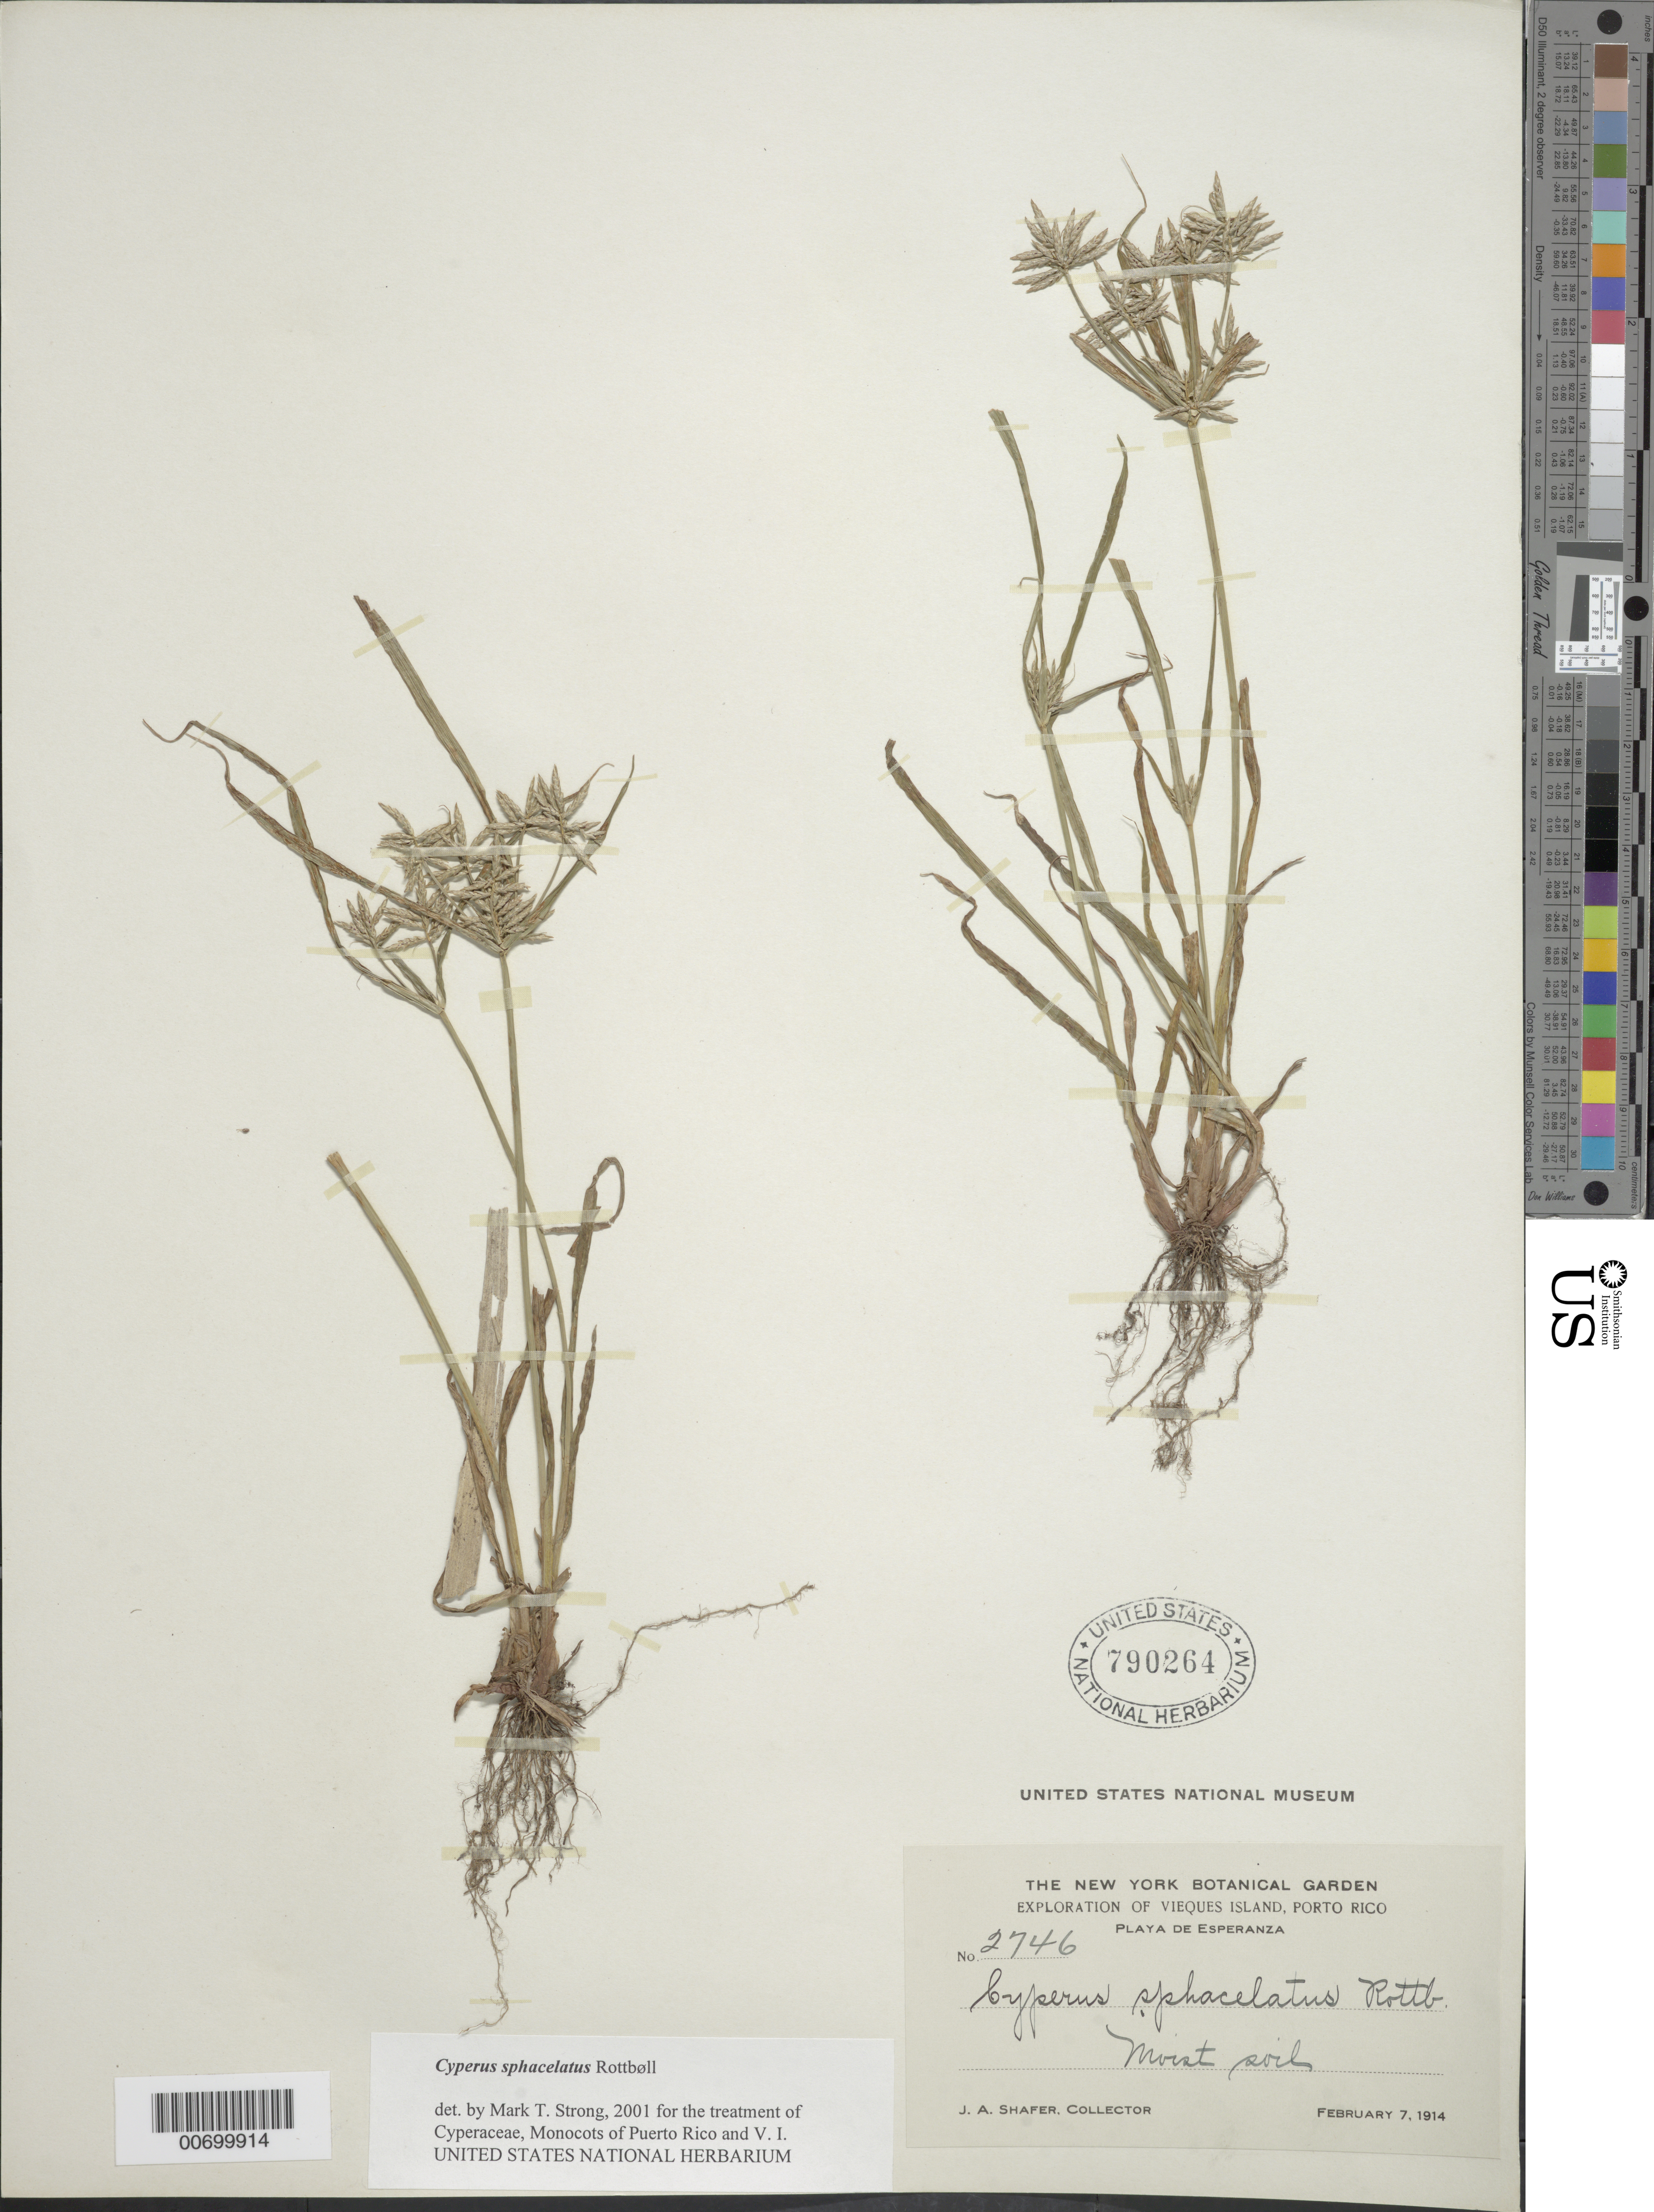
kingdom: Plantae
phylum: Tracheophyta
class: Liliopsida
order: Poales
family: Cyperaceae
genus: Cyperus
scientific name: Cyperus sphacelatus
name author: Rottb.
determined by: Strong, M. T., (US), Smithsonian Institution - National Museum of Natural History (UNITED STATES)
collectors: J. A. Shafer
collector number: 2746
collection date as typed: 07 Feb 1914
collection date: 1914-02-07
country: Puerto Rico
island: Vieques I.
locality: Vieques Island: Playa de Esperanza.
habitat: Moist soil.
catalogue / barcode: US 790264